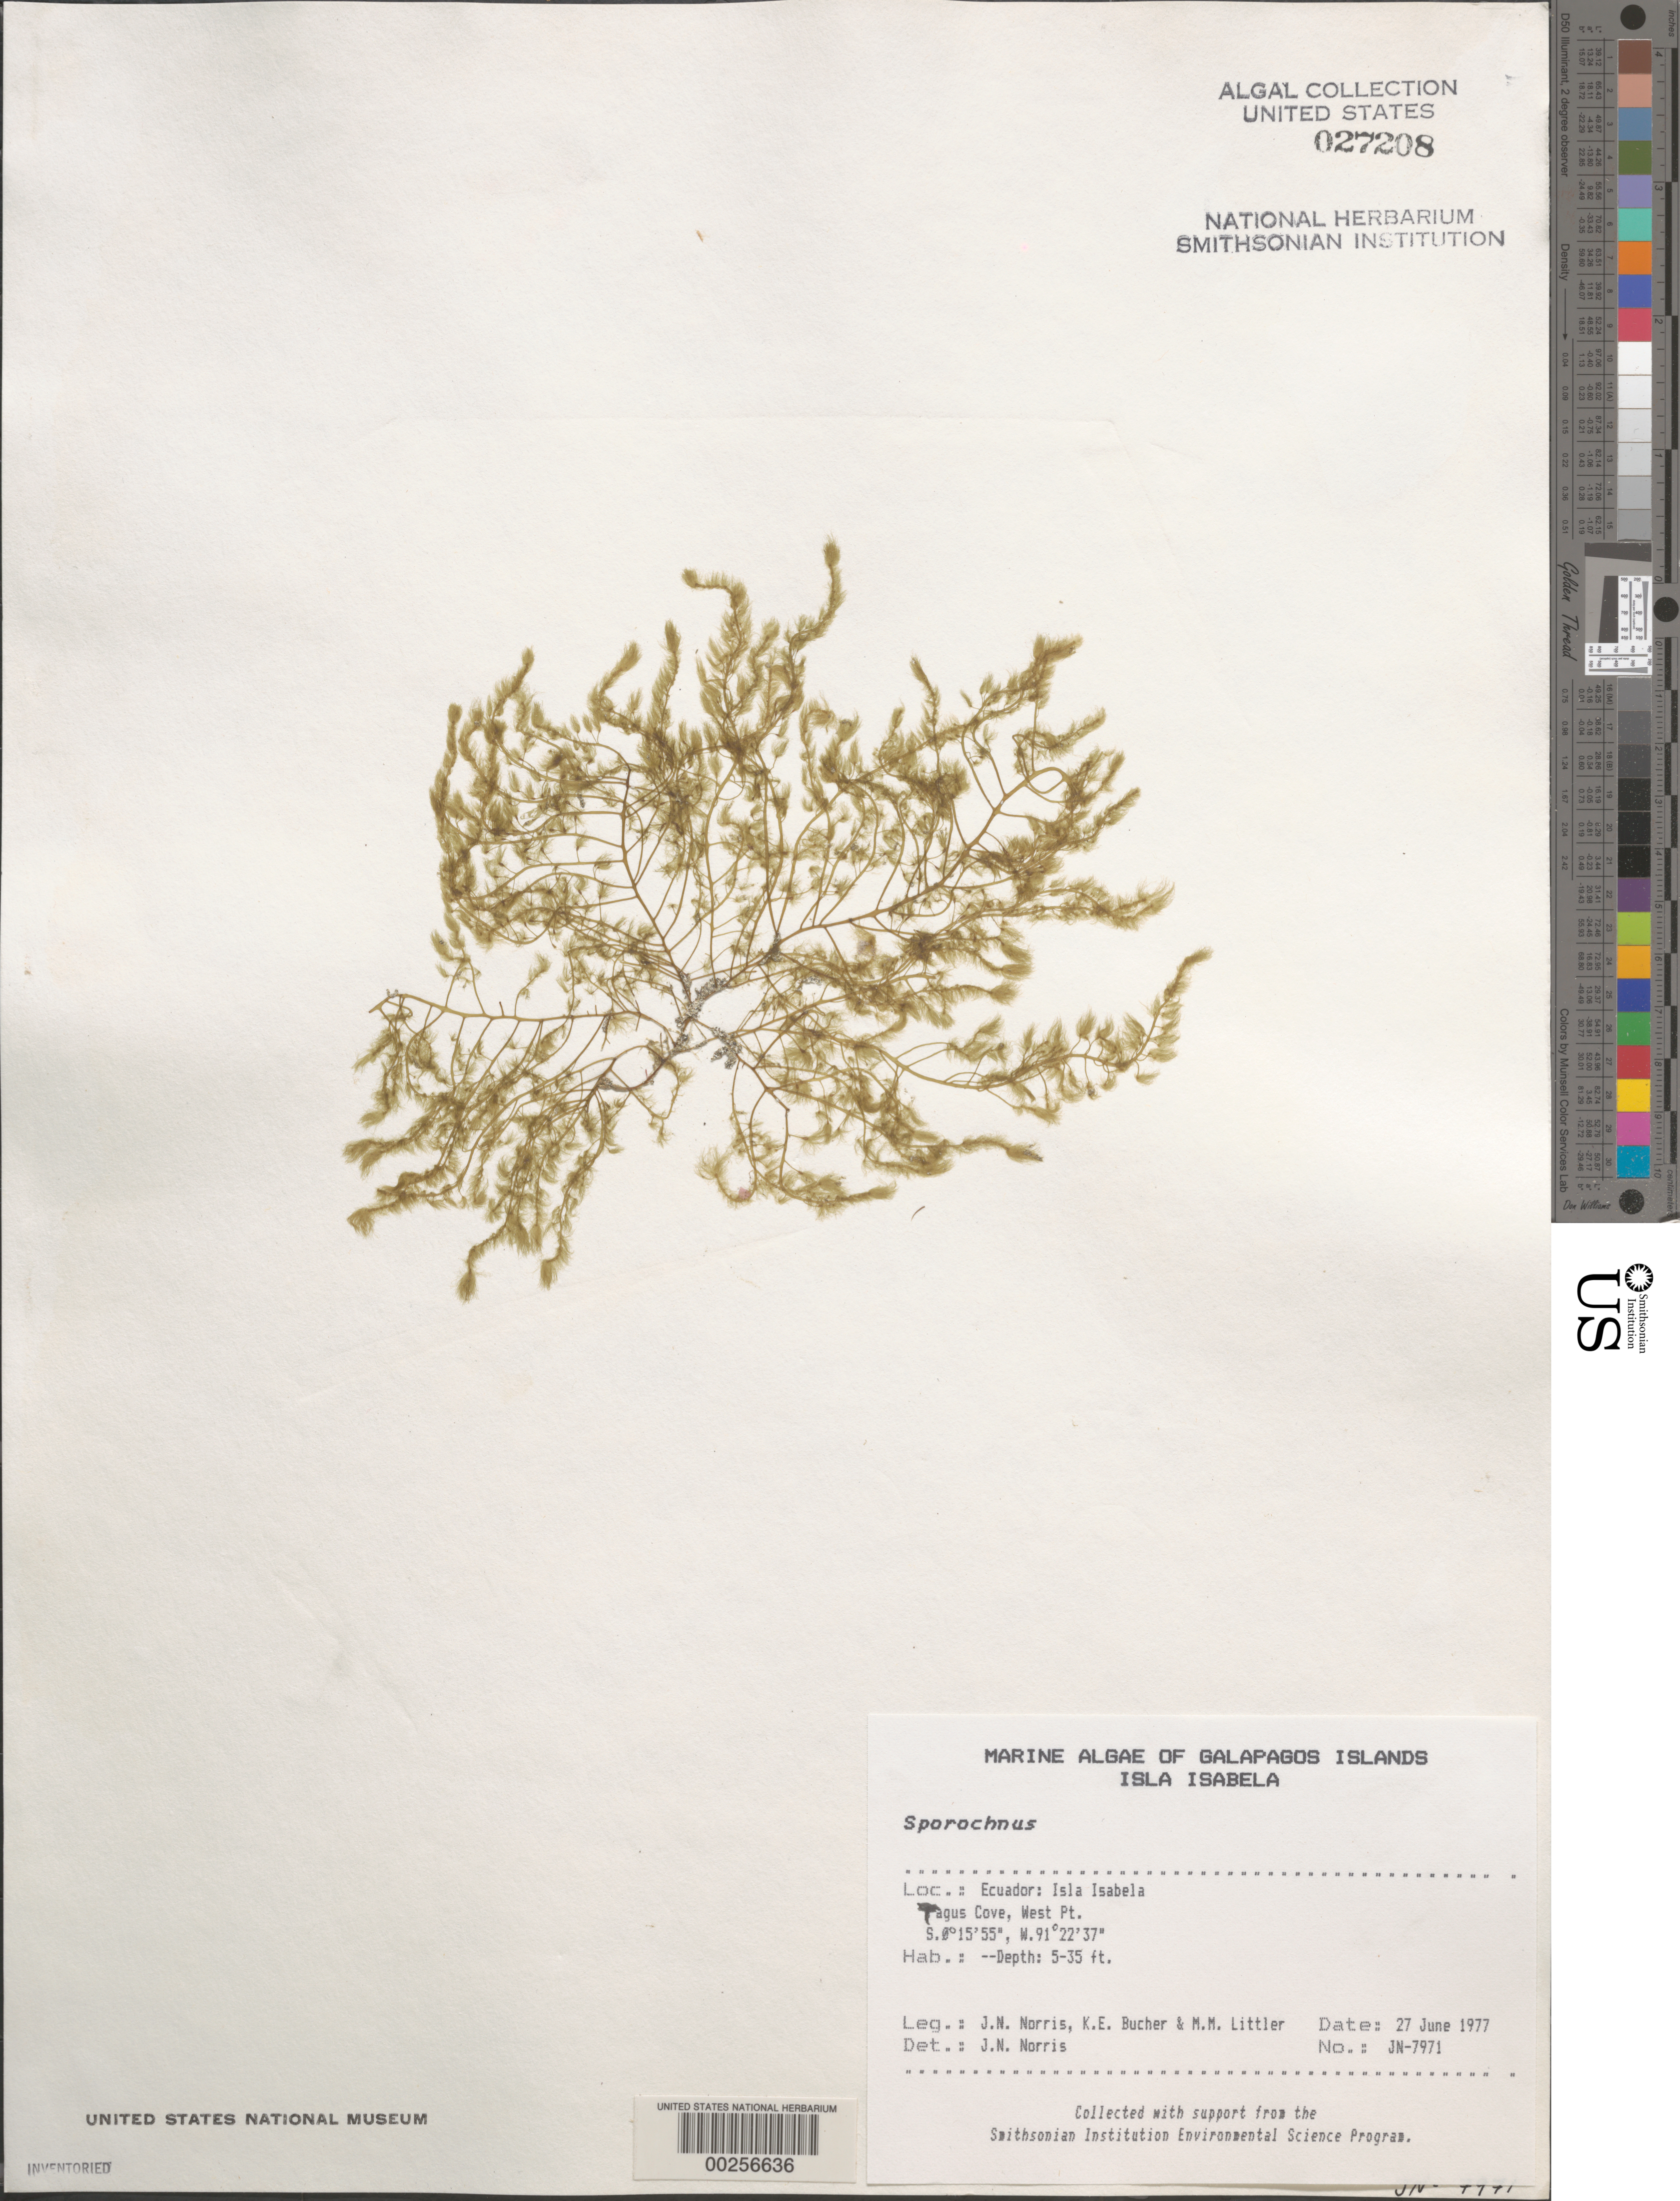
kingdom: Chromista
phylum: Ochrophyta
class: Phaeophyceae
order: Sporochnales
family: Sporochnaceae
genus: Sporochnus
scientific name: Sporochnus sp.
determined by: Norris, James N.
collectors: J. N. Norris, K. E. Bucher & M. M. Littler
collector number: JN-7971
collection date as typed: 27 Jun 1977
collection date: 1977-06-27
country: Ecuador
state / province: Colón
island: Isabela [Albemarle]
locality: Tagus Cove, West Point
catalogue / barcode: US 27208